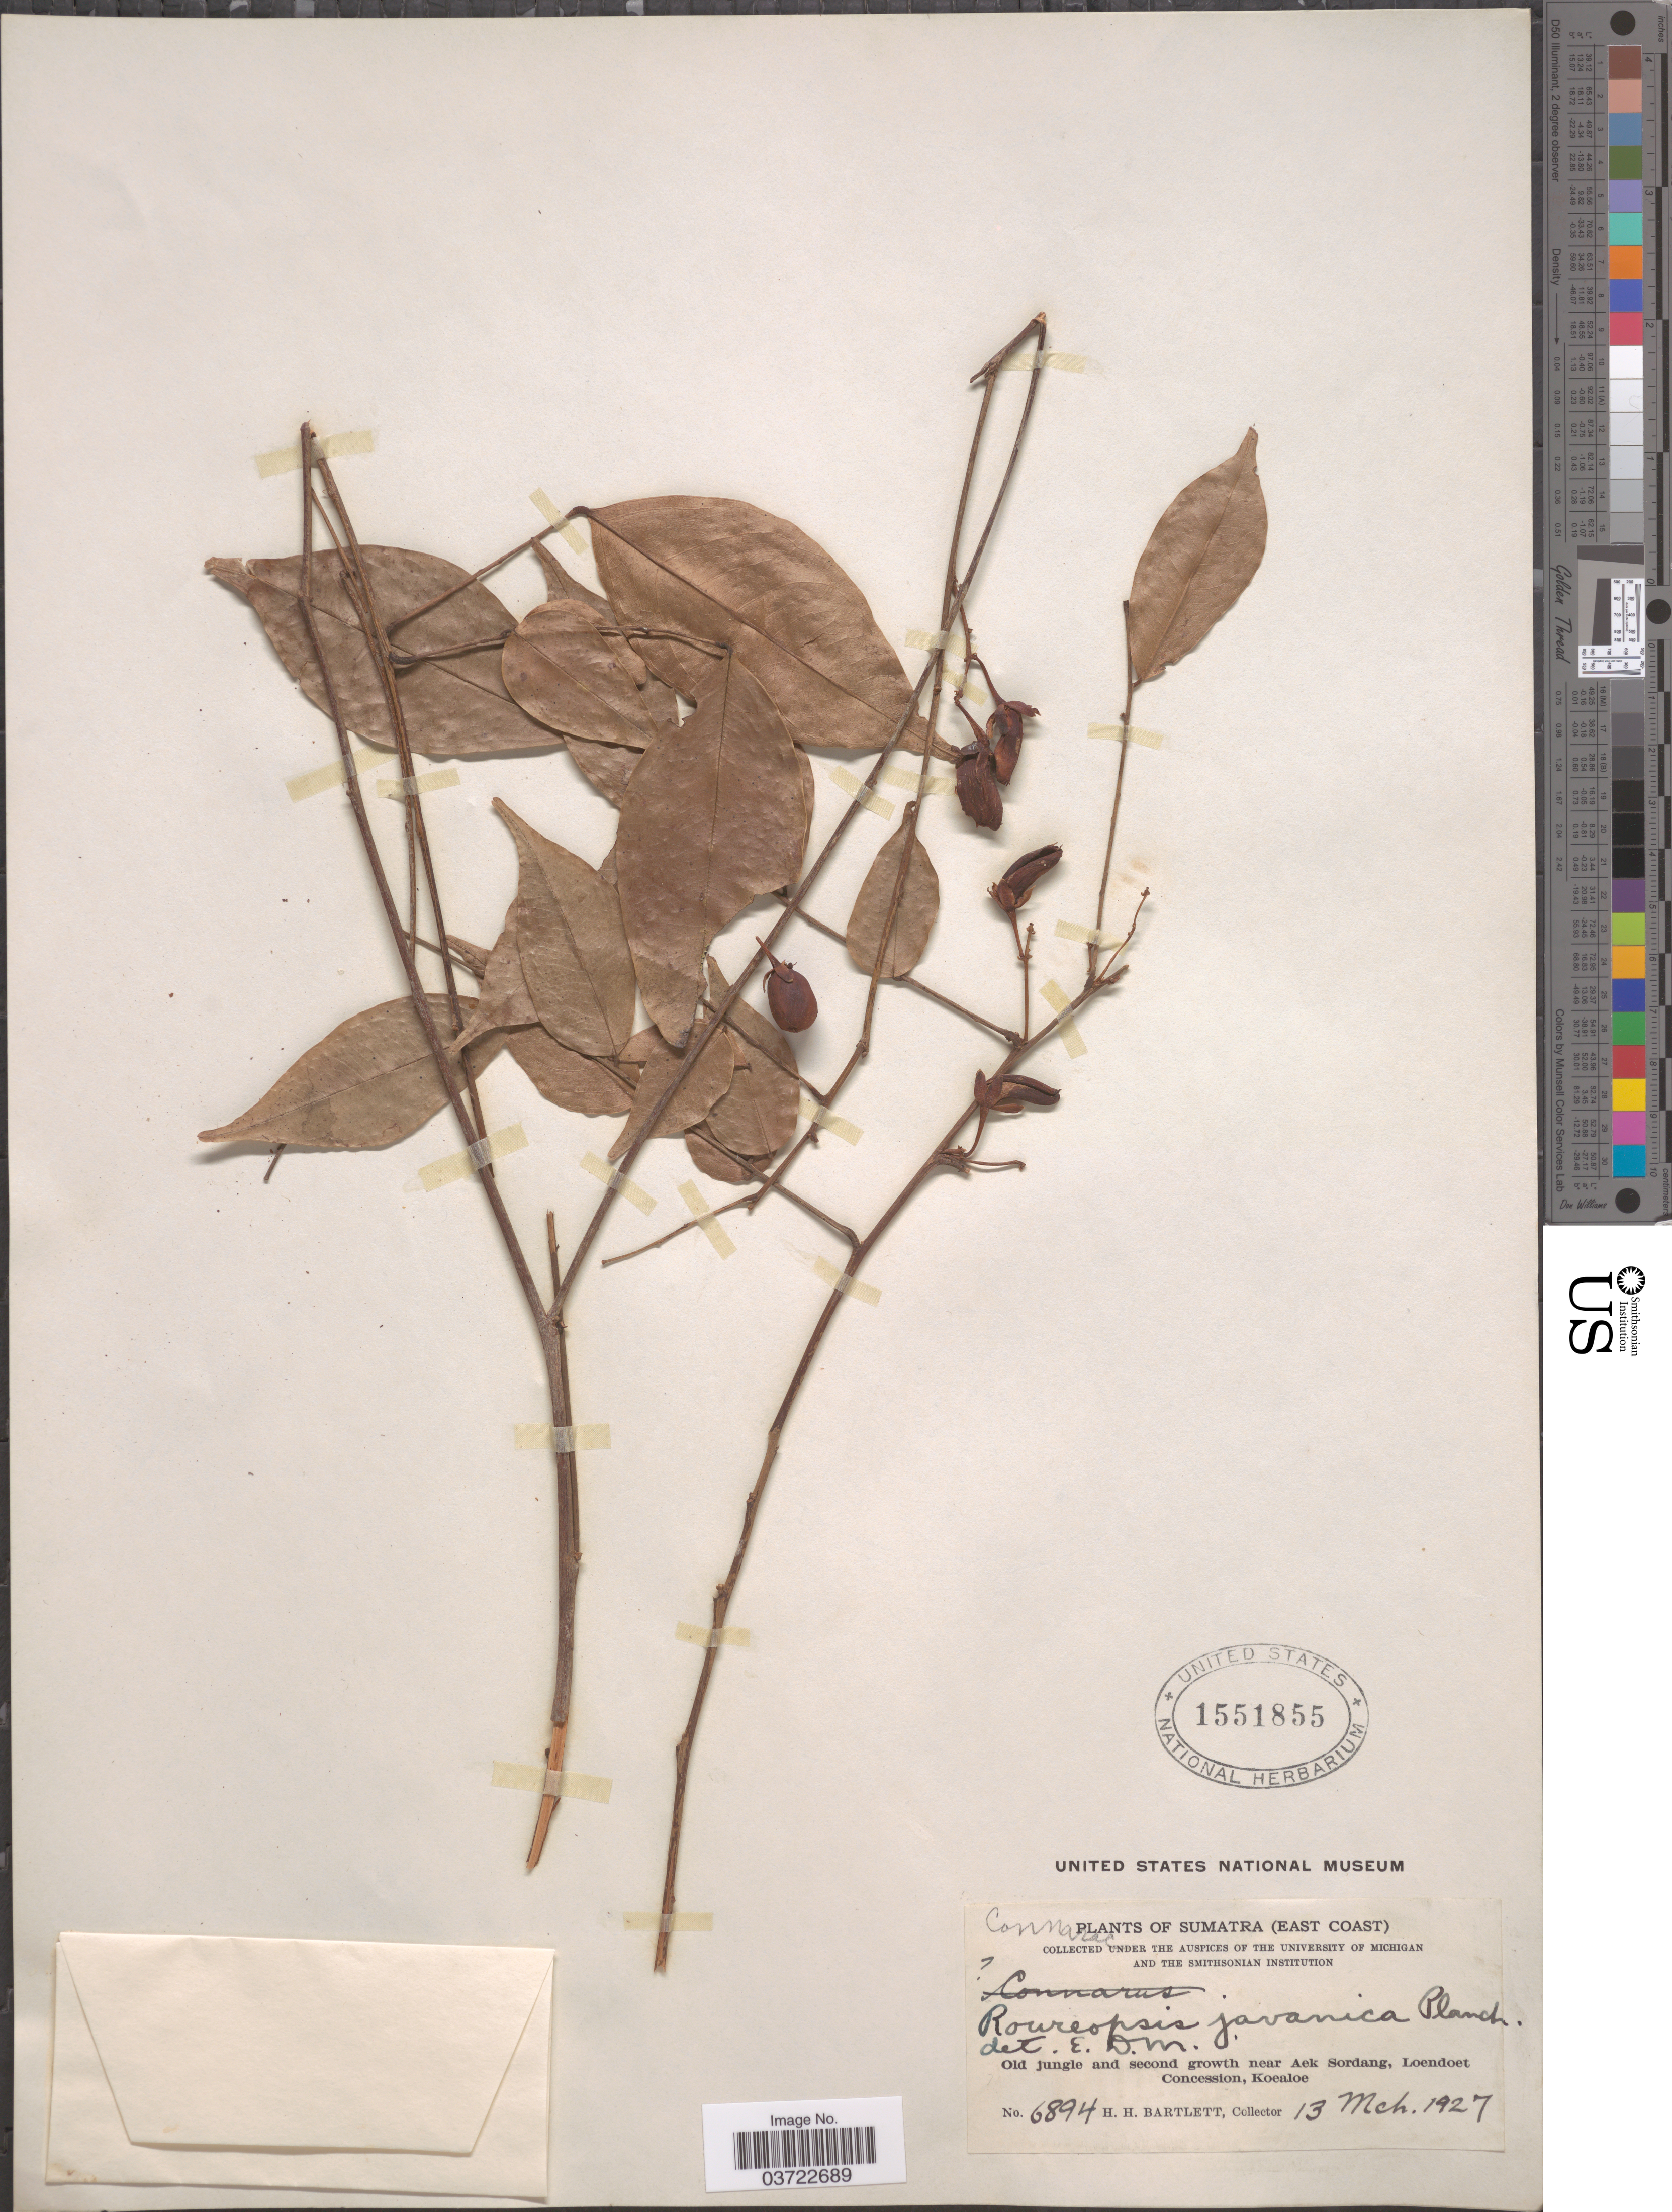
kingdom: Plantae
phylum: Tracheophyta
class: Magnoliopsida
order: Oxalidales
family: Connaraceae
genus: Rourea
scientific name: Rourea emarginata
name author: (Jack) Jongkind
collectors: H. H. Bartlett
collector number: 6894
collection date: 1927-03-13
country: Indonesia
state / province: Sumatra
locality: (East Coast). Old jungle and second growth near Aek Sordang, Loendoet Concession, Koealoe.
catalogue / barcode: US 1551855